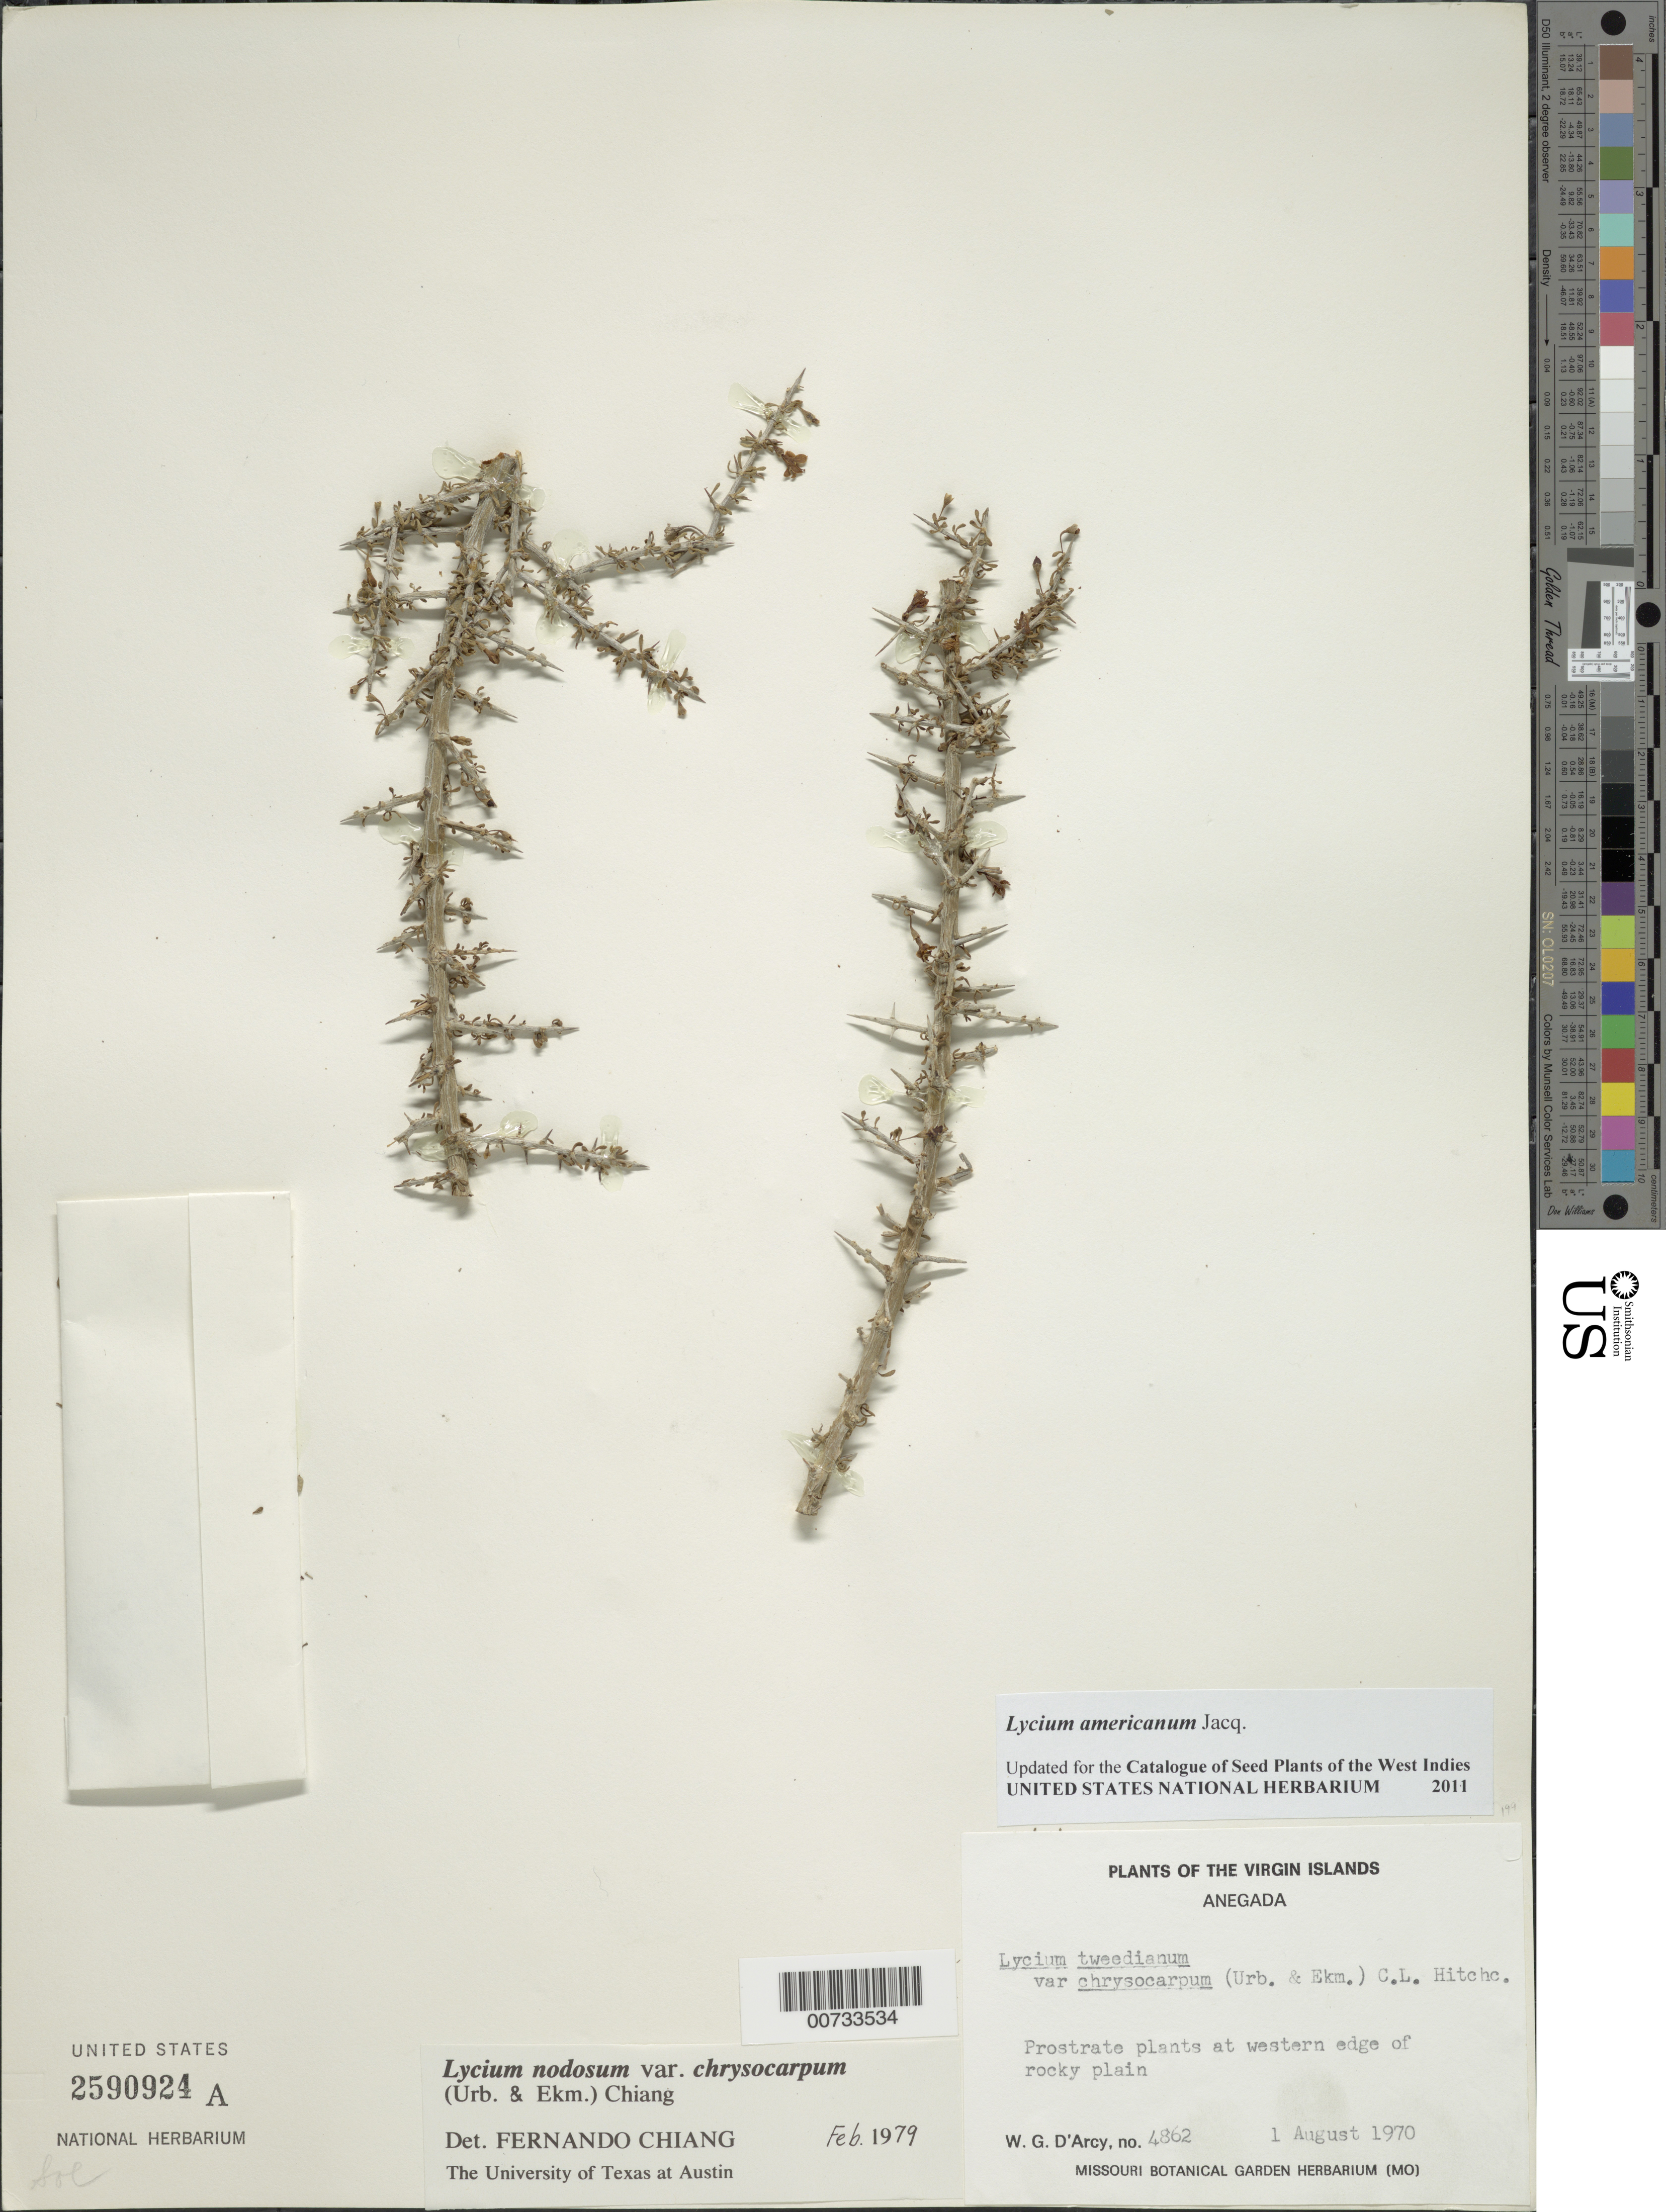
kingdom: Plantae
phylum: Tracheophyta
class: Magnoliopsida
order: Solanales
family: Solanaceae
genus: Lycium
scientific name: Lycium americanum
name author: Jacq.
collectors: W. G. D'Arcy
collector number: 4862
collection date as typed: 01 Aug 1970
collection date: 1970-08-01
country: British Virgin Islands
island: Anegada I.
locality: Anegada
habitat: At western edge of rocky plain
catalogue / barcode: US 2590924A